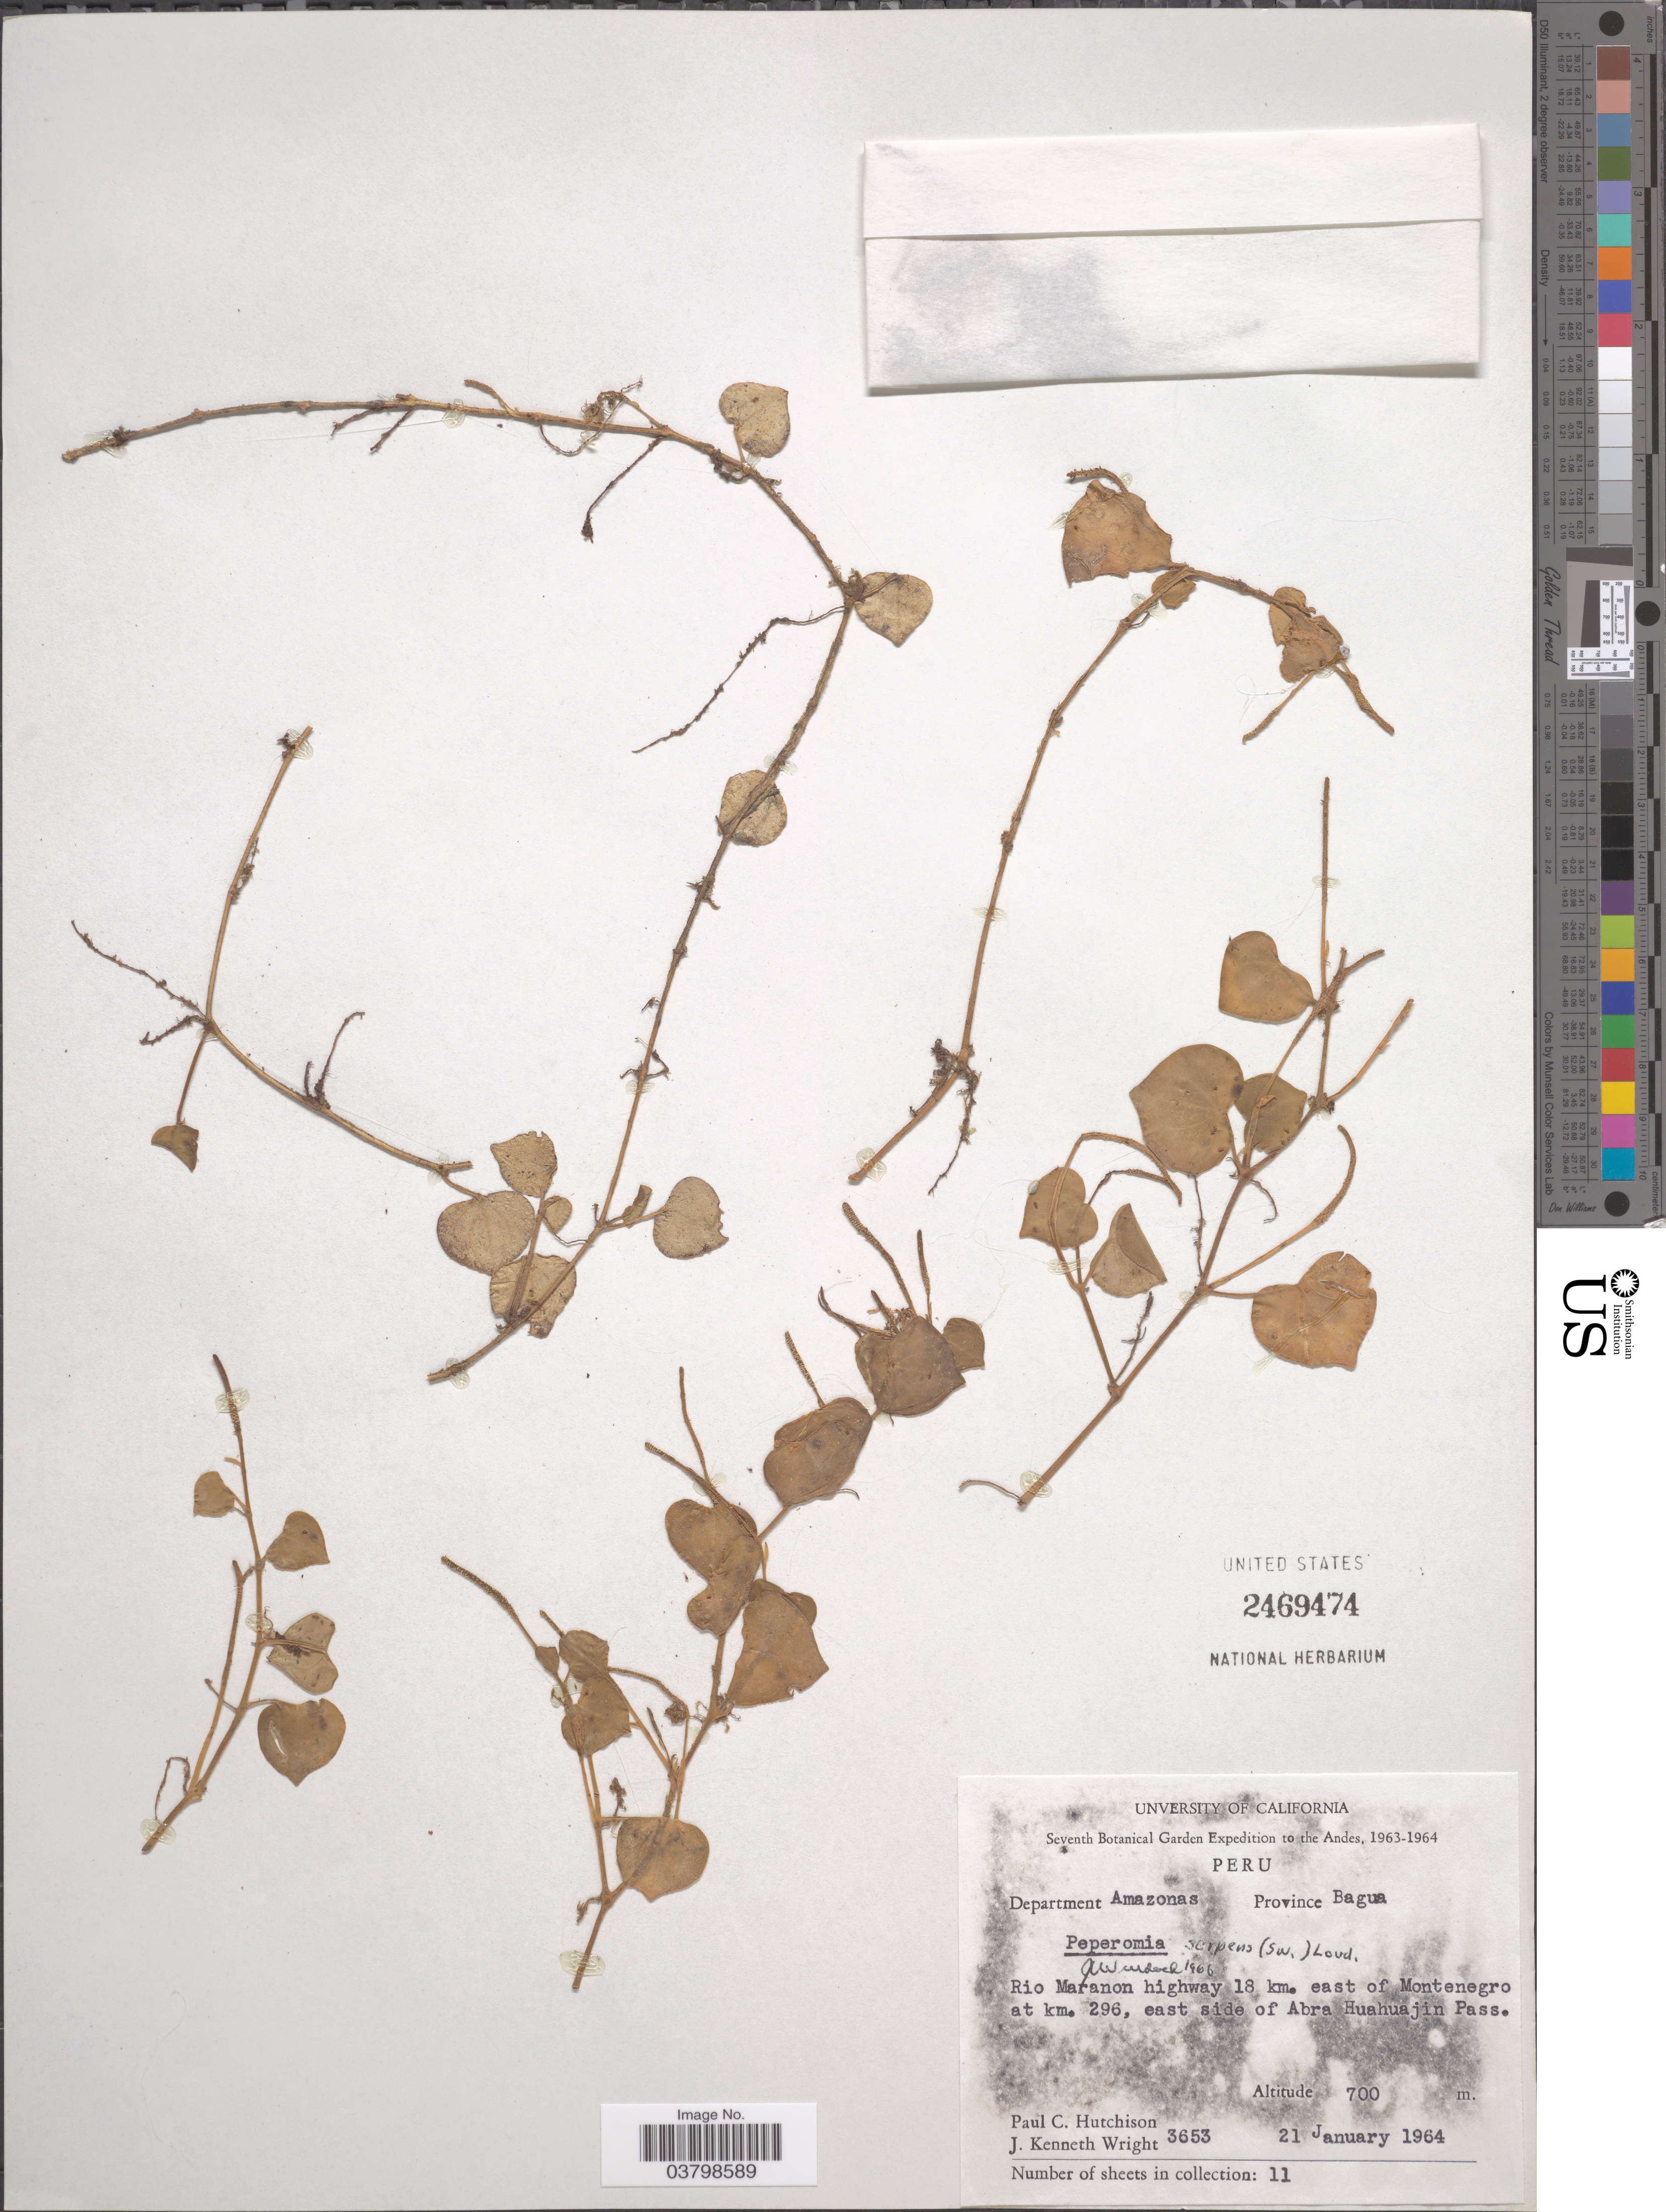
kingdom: Plantae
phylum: Tracheophyta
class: Magnoliopsida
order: Piperales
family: Piperaceae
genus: Peperomia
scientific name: Peperomia serpens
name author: (Sw.) Loudon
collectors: P. C. Hutchison & J. K. Wright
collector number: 3653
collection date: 1964-01-21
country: Peru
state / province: Amazonas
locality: The Andes. Department Amazonas, Province Bagua. Rio Maranon highway 18 km. east of Montenegro at km. 296, east side of Abra Huahuajin Pass.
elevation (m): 700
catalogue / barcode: US 2469474